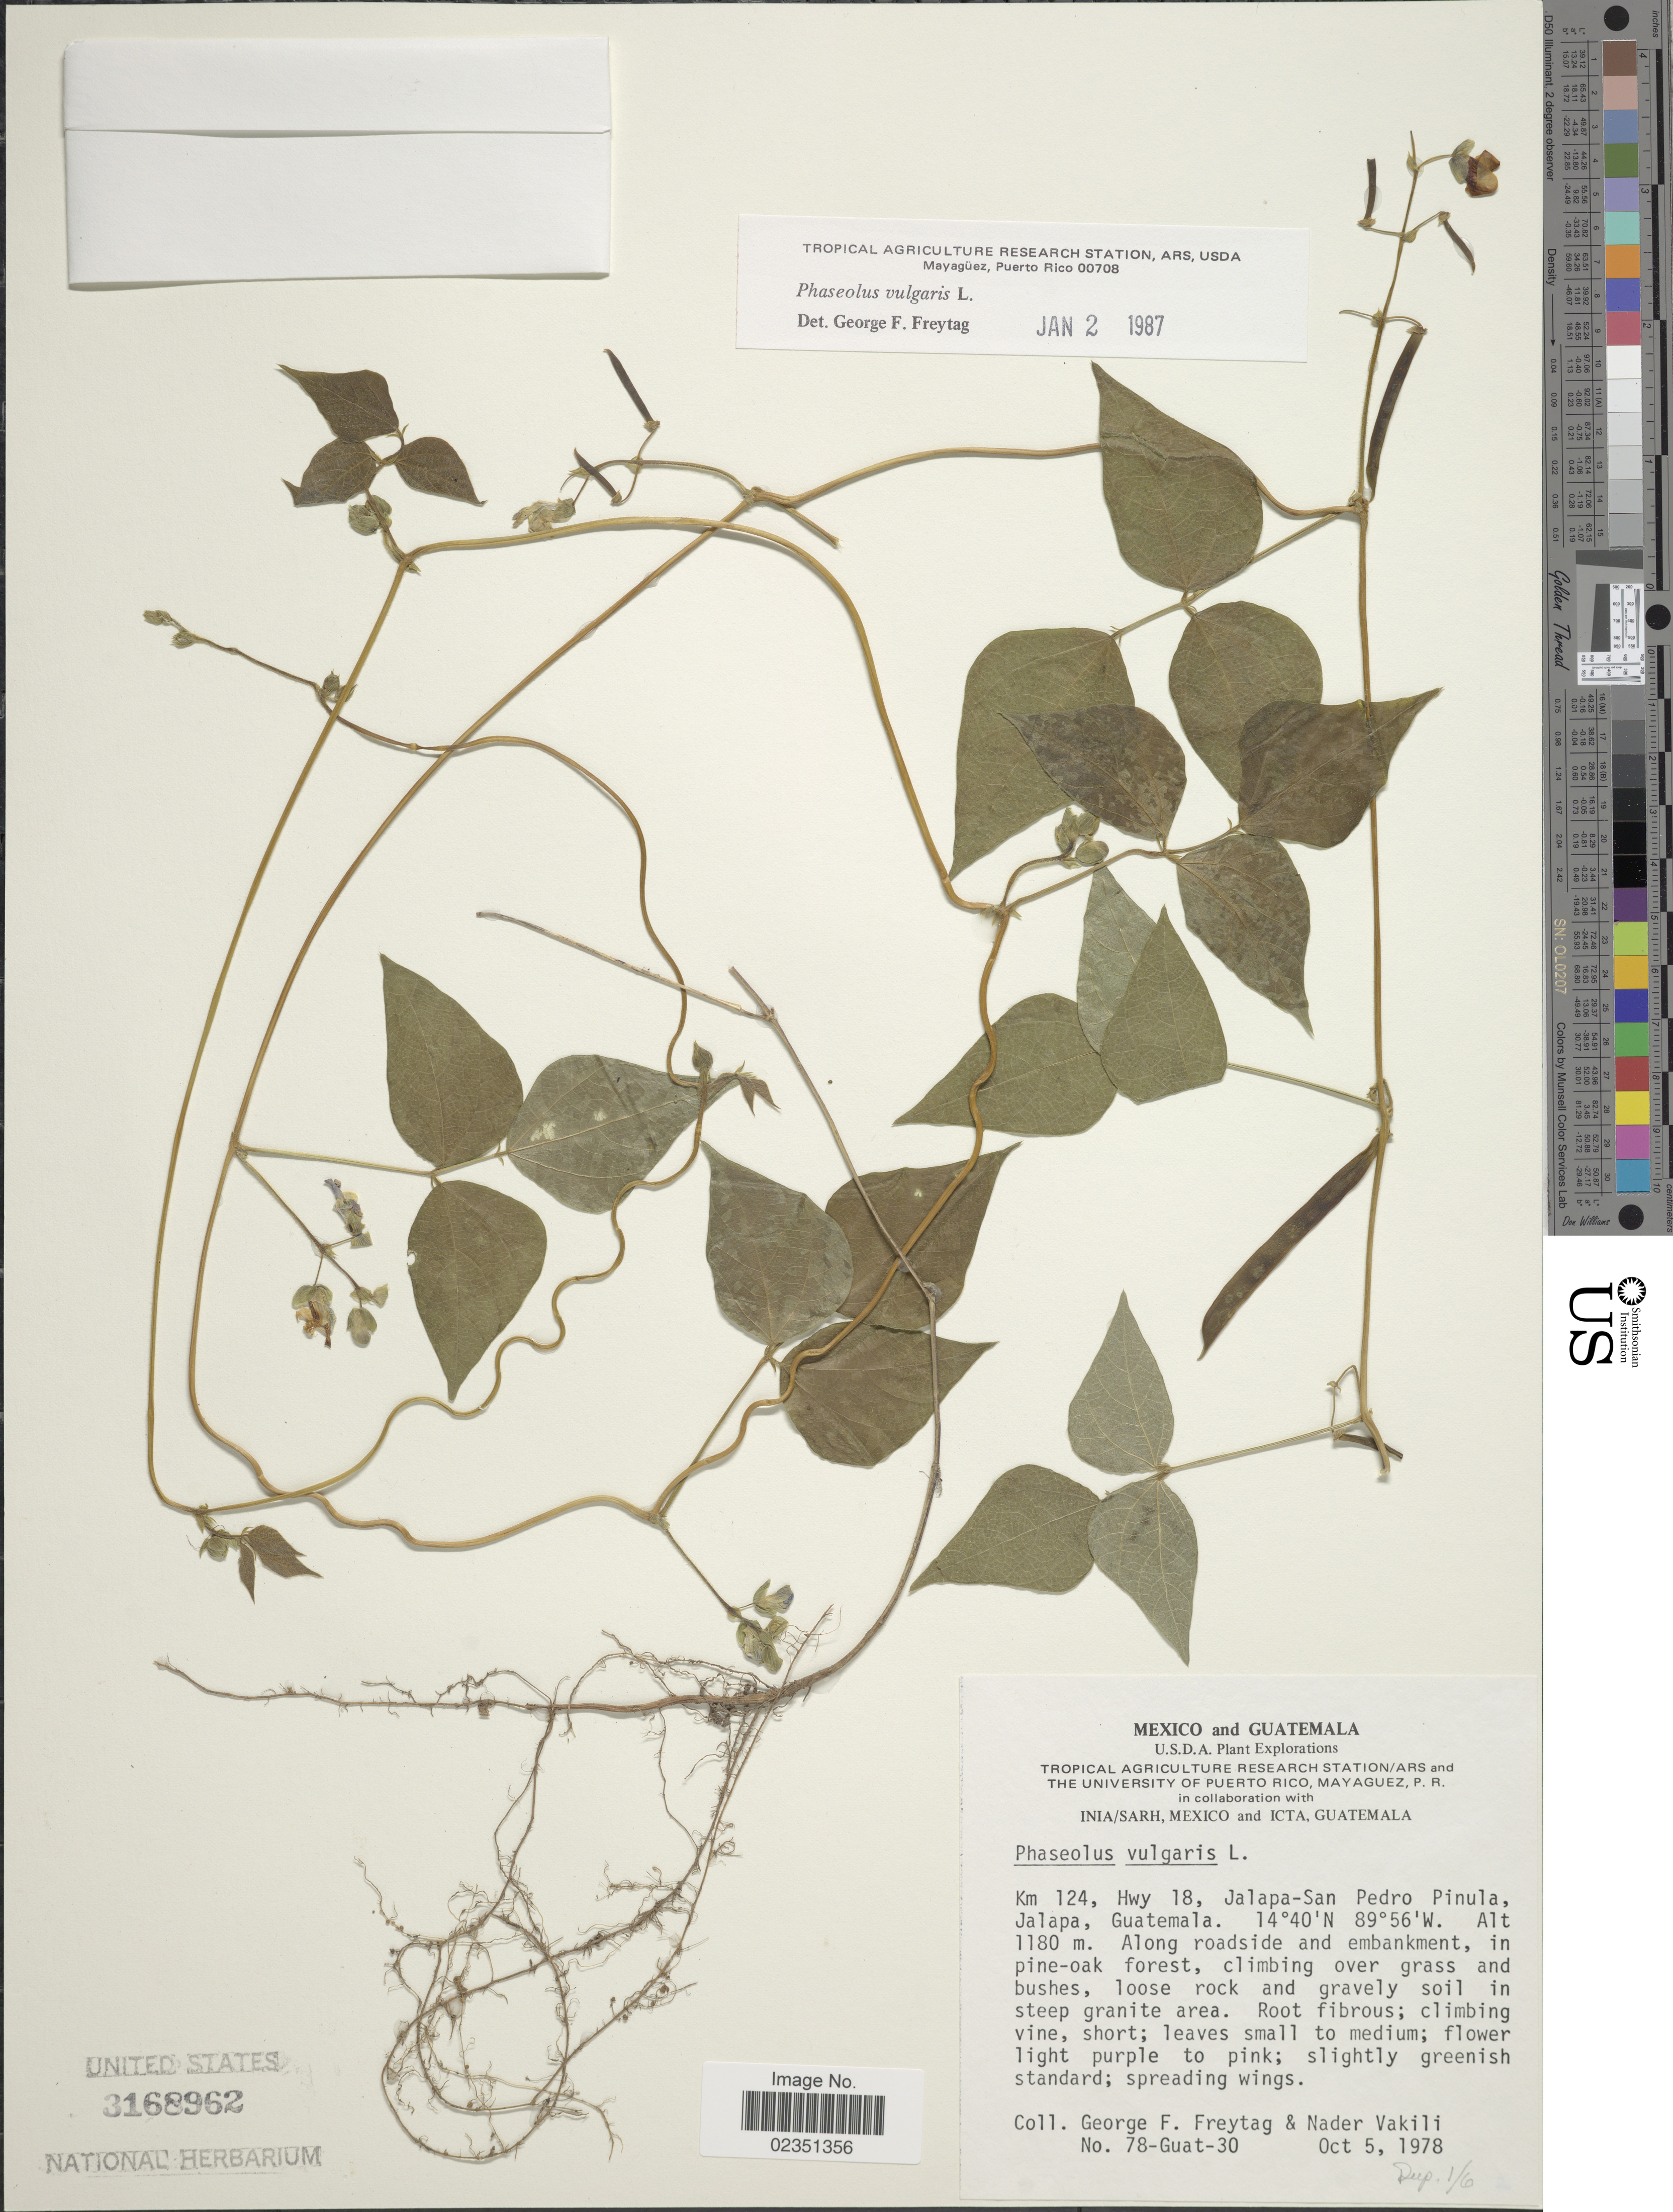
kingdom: Plantae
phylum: Tracheophyta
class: Magnoliopsida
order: Fabales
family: Fabaceae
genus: Phaseolus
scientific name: Phaseolus vulgaris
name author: L.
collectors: G. F. Freytag & N. Vakili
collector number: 78-Guat-30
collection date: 1978-10-05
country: Guatemala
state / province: Jalapa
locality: Km 124, Hwy 18, Jalapa-San Pedro Pinula Jalapa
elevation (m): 1180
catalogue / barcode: US 3168962